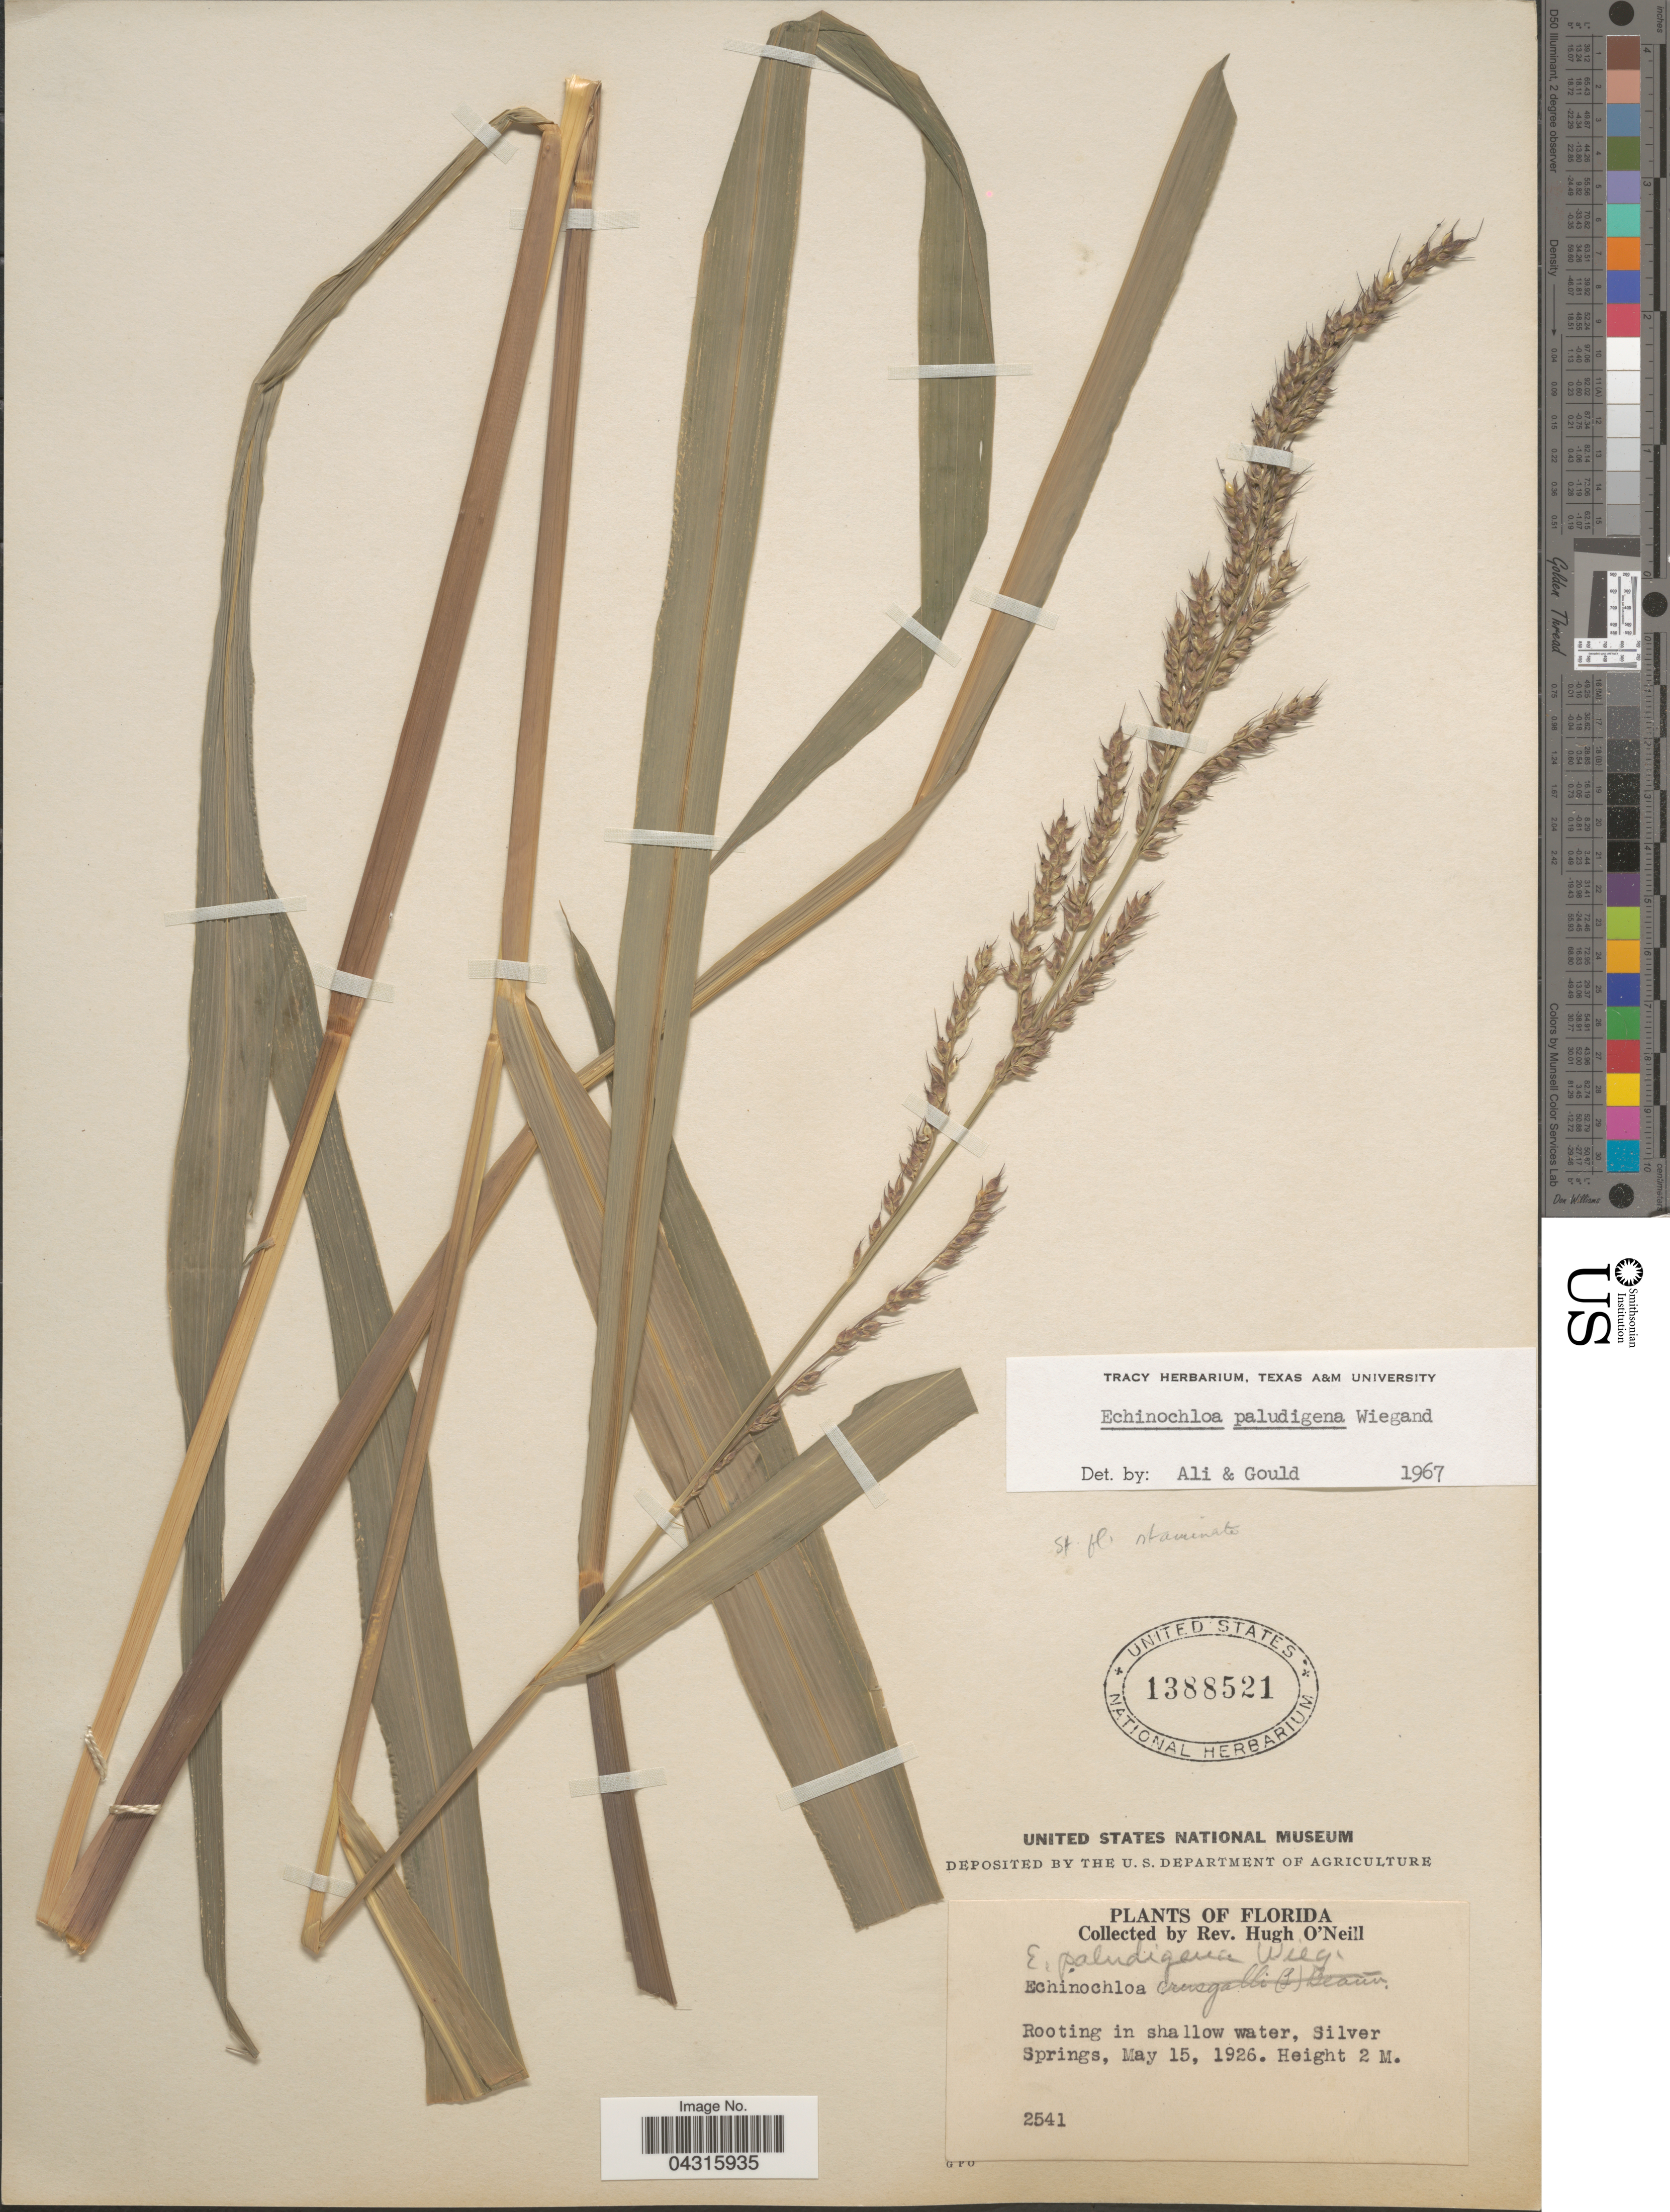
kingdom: Plantae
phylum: Tracheophyta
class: Liliopsida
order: Poales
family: Poaceae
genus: Echinochloa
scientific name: Echinochloa paludigena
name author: Wiegand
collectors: H. O'Neill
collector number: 2541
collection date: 1926-05-15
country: United States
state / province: Florida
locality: Rooting in shallow water, Silver Springs.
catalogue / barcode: US 1388521